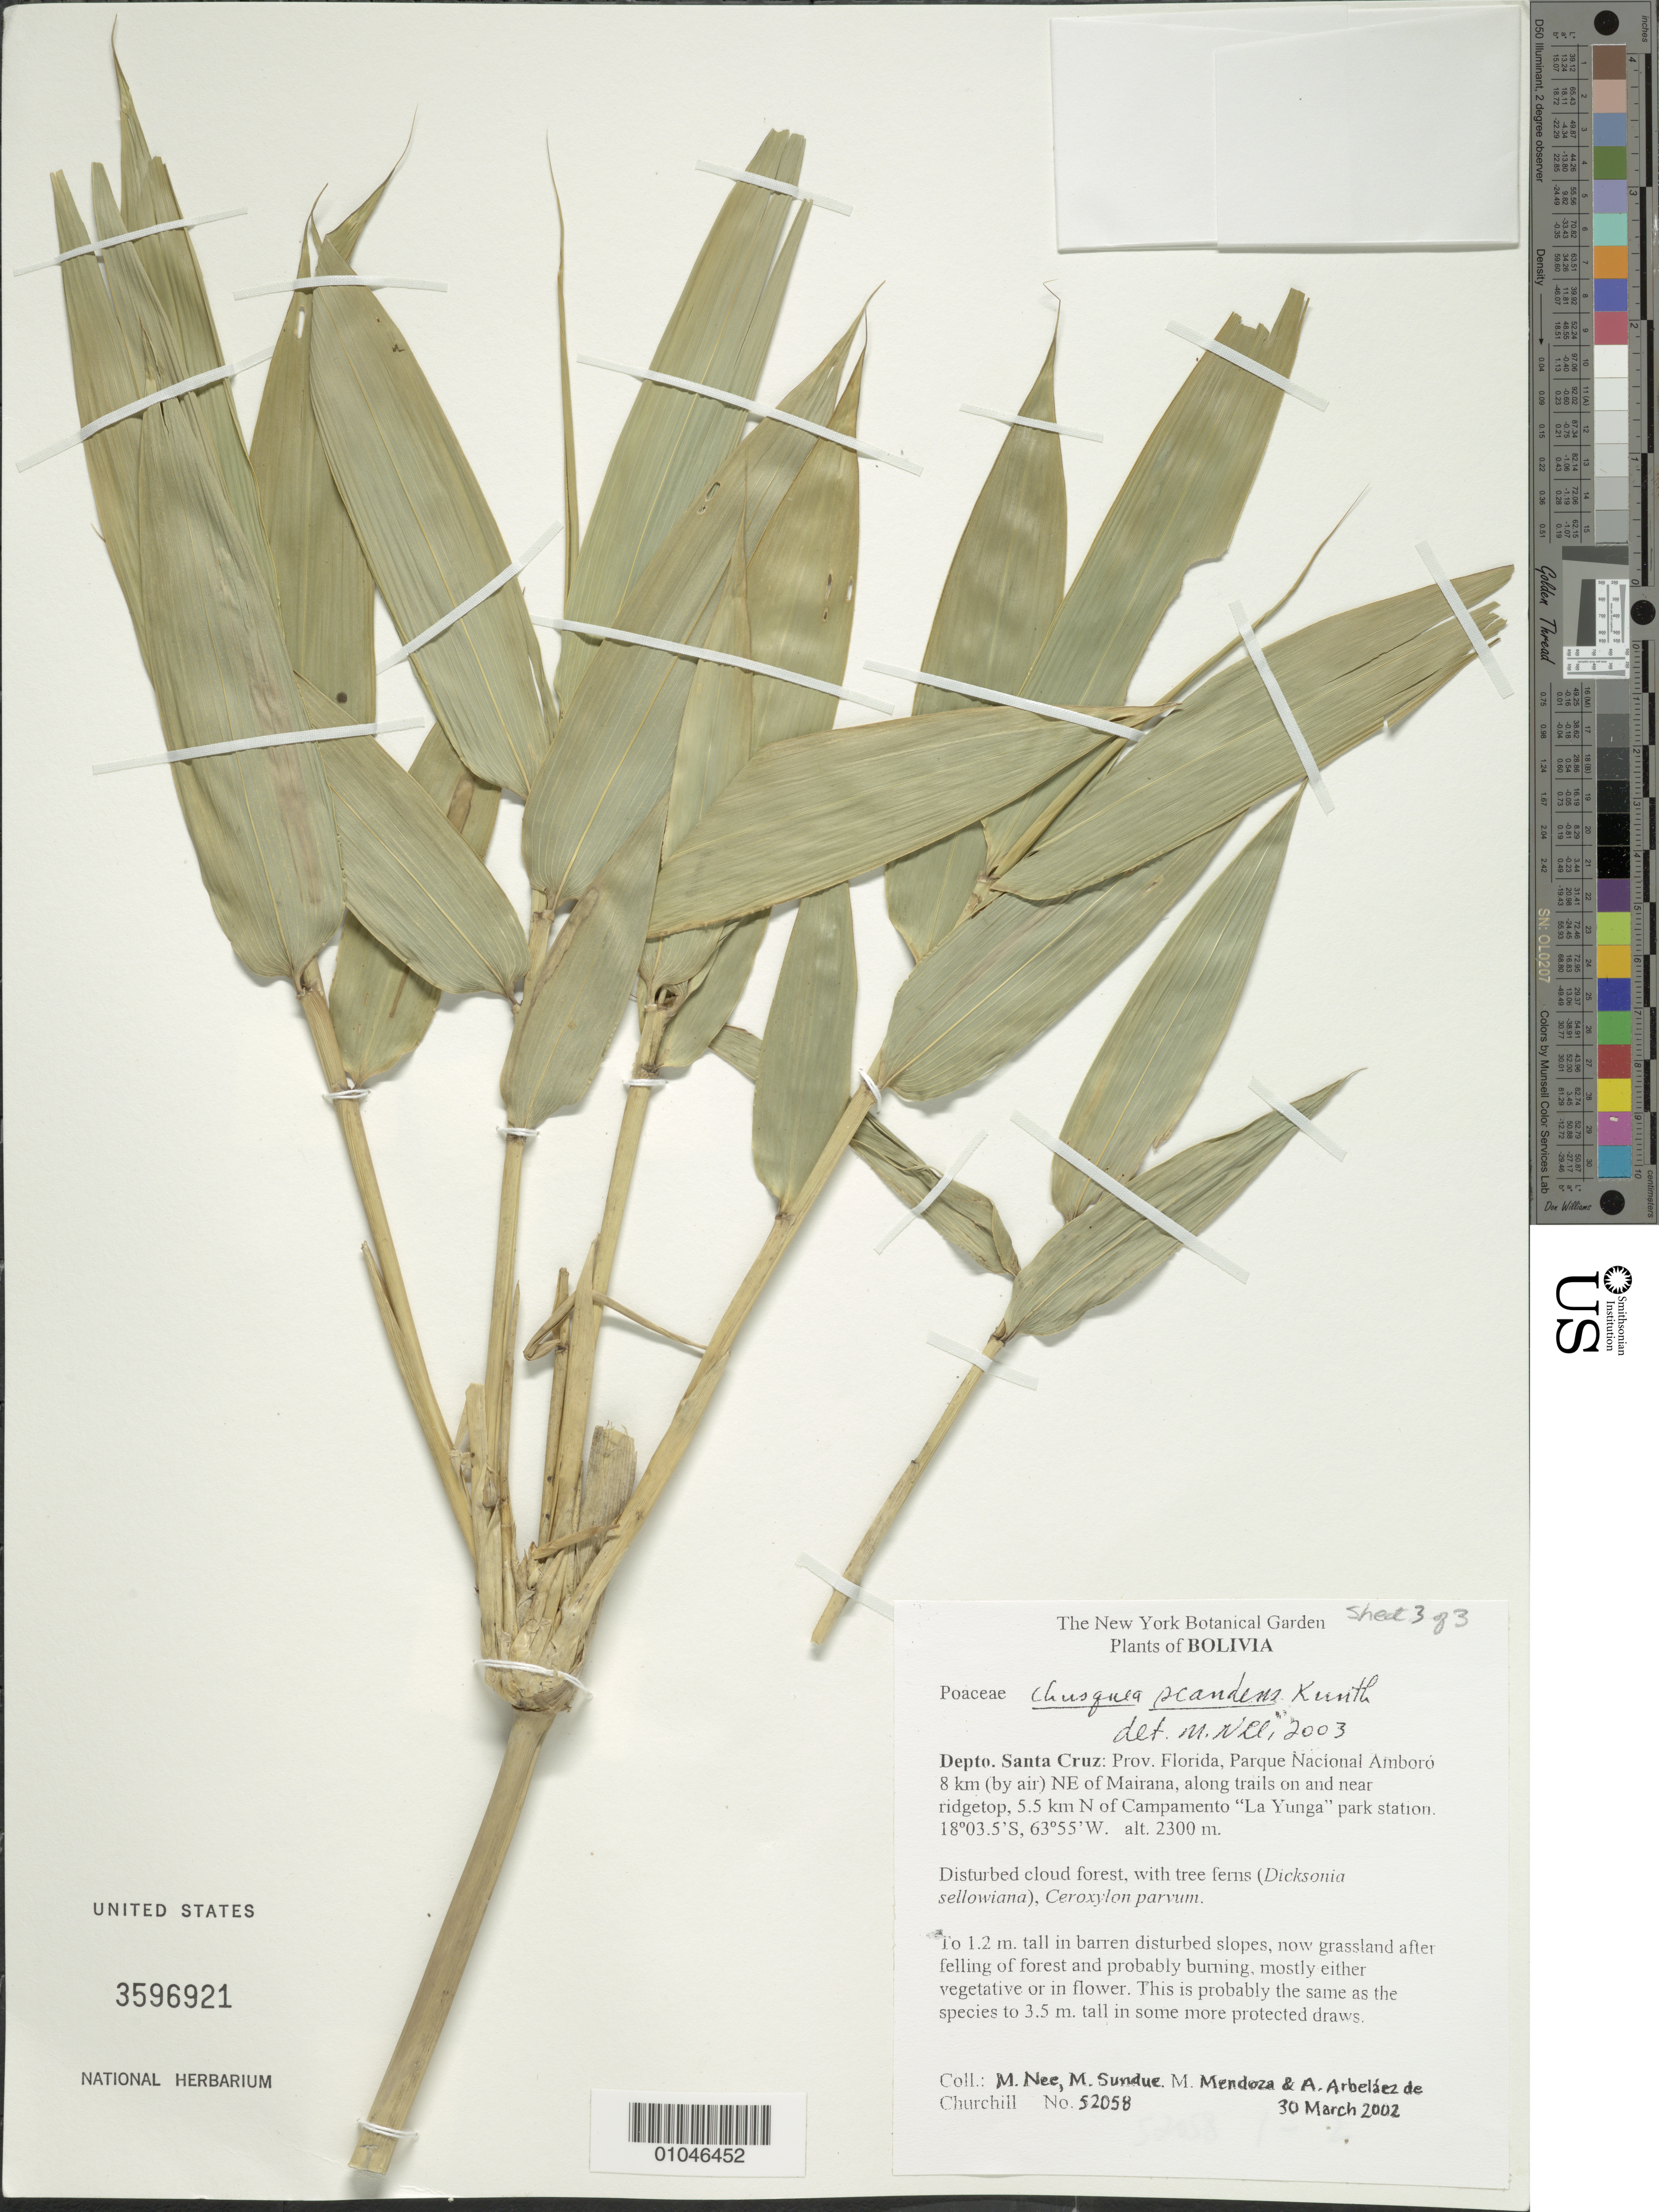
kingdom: Plantae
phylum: Tracheophyta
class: Liliopsida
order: Poales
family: Poaceae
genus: Chusquea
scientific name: Chusquea scandens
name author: Kunth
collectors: M. Nee, M. Sundue, J. M. Mendoza F. & A. L. Arbelaez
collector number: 52058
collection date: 2002-03-30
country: Bolivia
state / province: Santa Cruz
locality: Parque Nacional Amboro 8 km (by air) NE of Mairana, 5.5 km N of Campamento "La Yunga" park station, Prov. Florida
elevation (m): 2300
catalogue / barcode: US 3596921